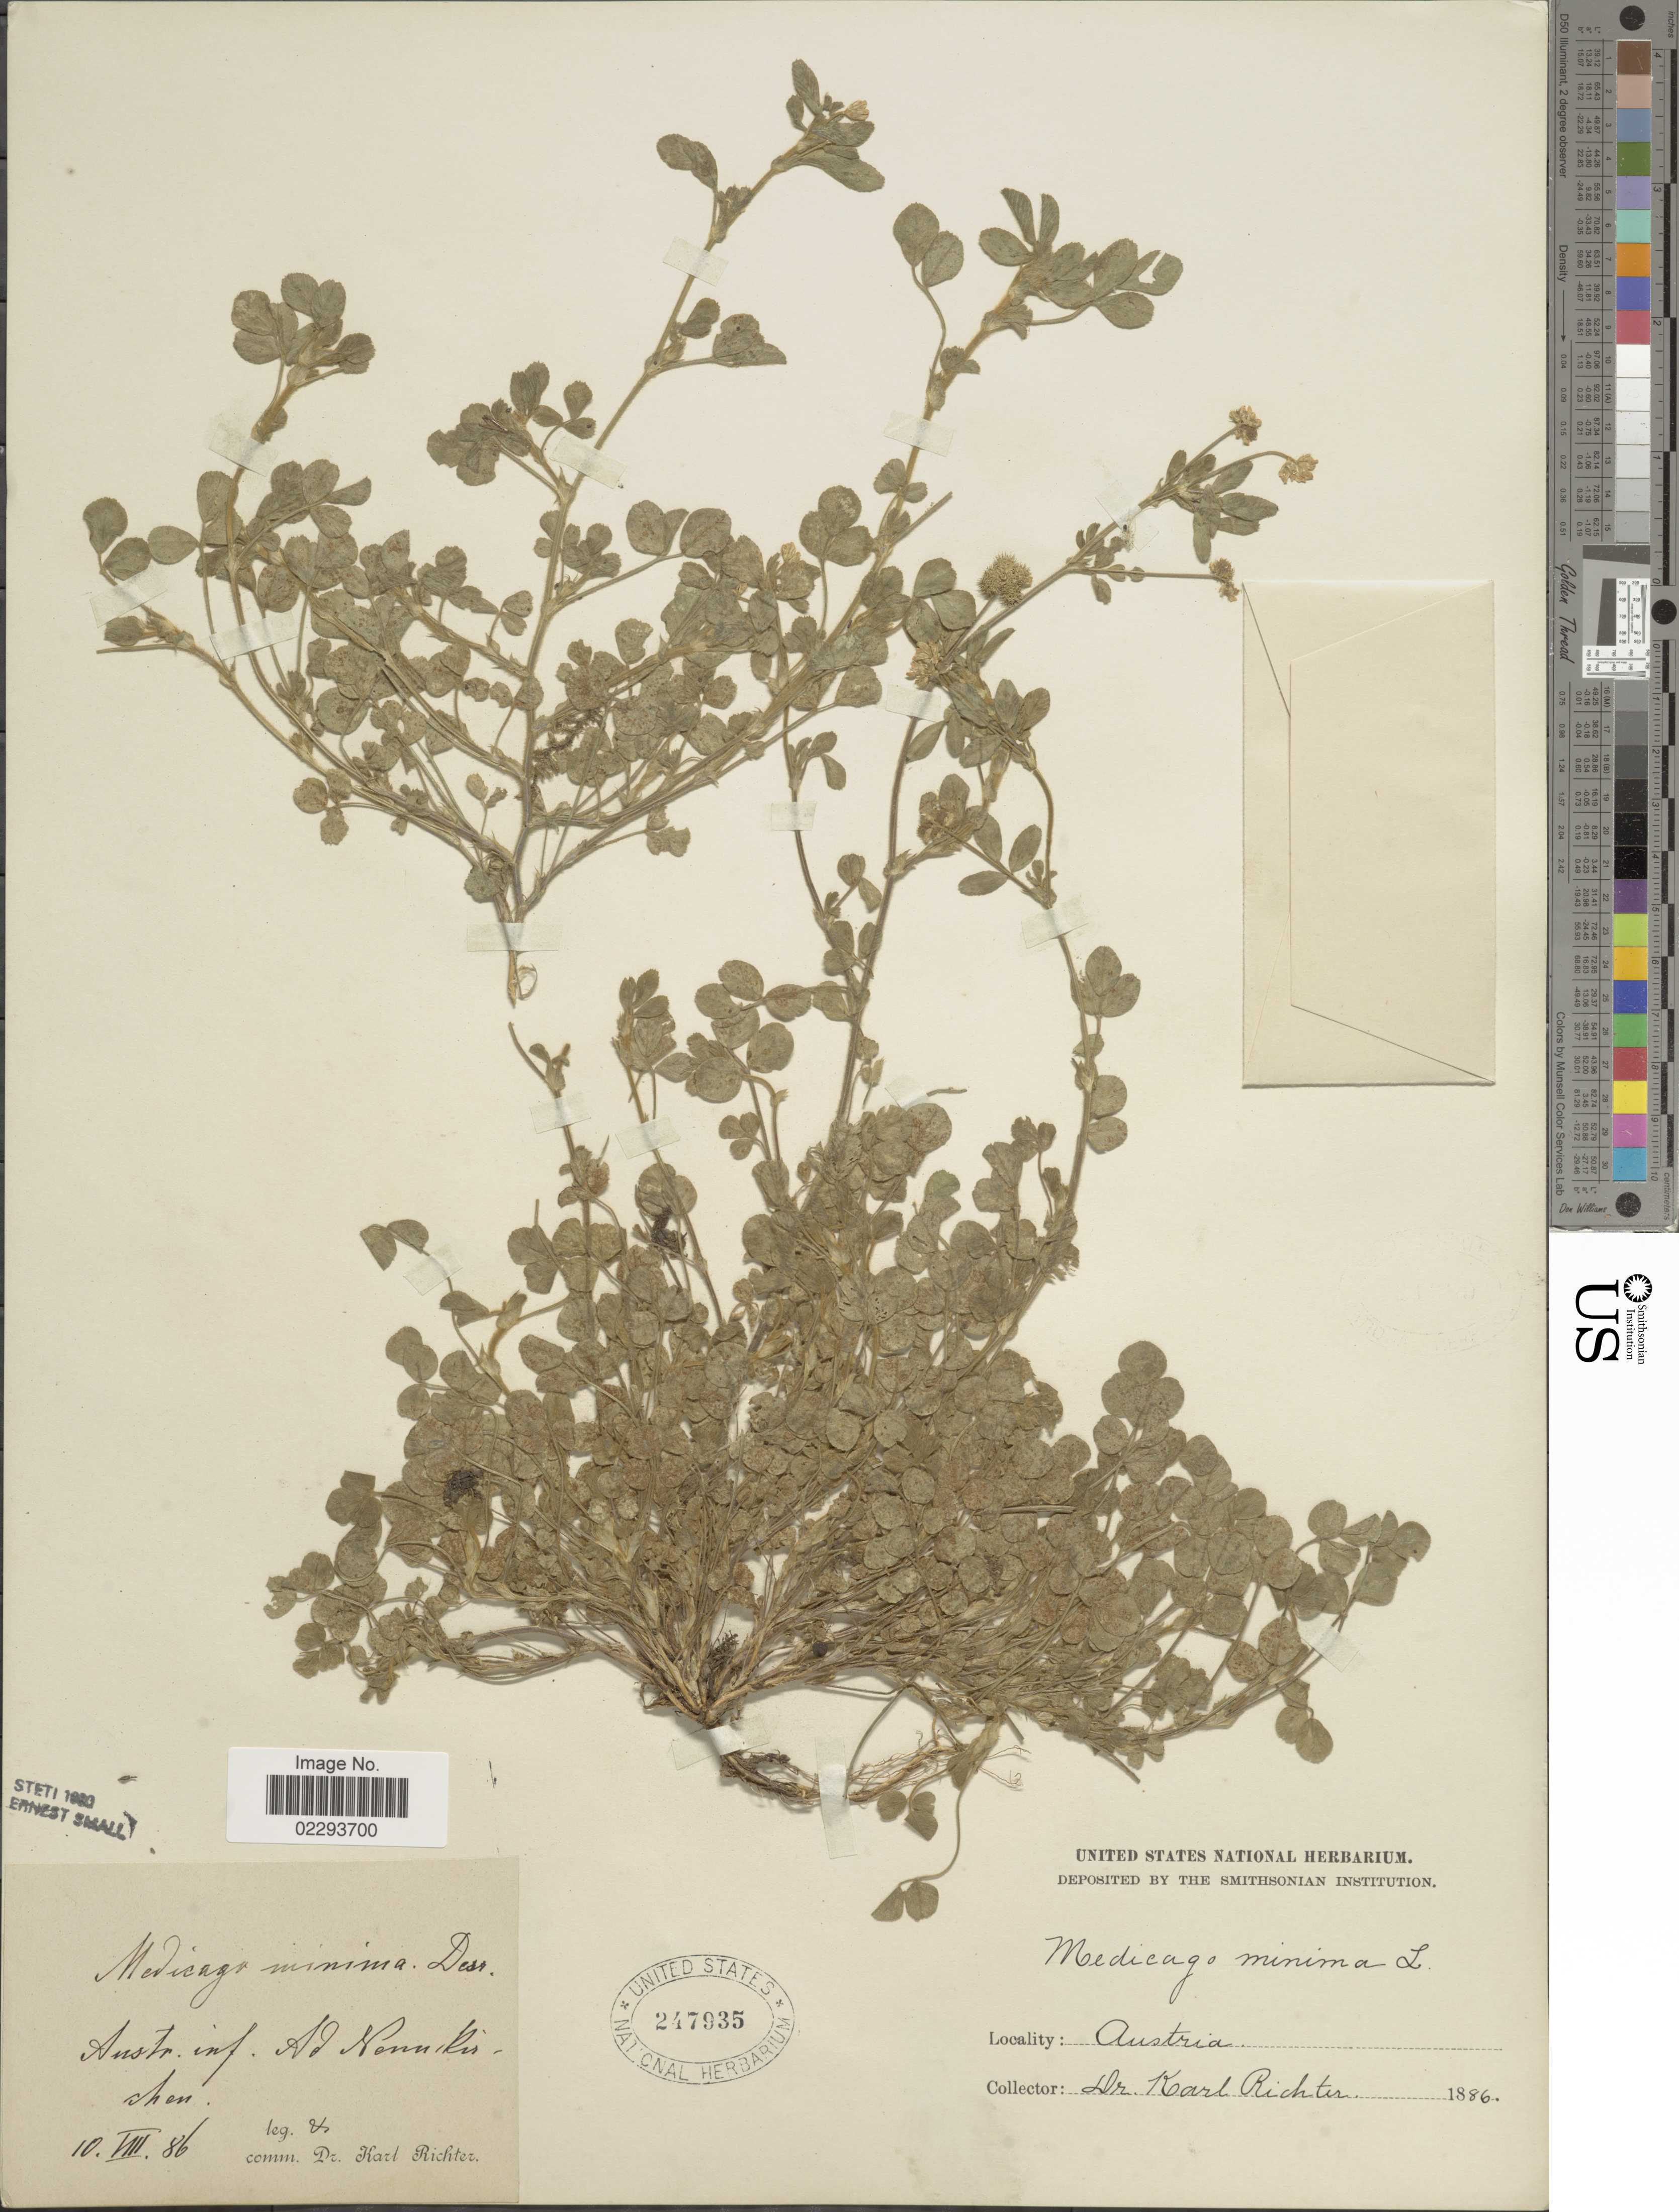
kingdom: Plantae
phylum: Tracheophyta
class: Magnoliopsida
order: Fabales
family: Fabaceae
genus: Medicago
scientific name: Medicago minima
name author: Lam.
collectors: K. Richter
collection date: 1886-08-10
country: Austria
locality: Austr. inf. Ad Nennikesschen [interpreted].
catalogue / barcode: US 247935